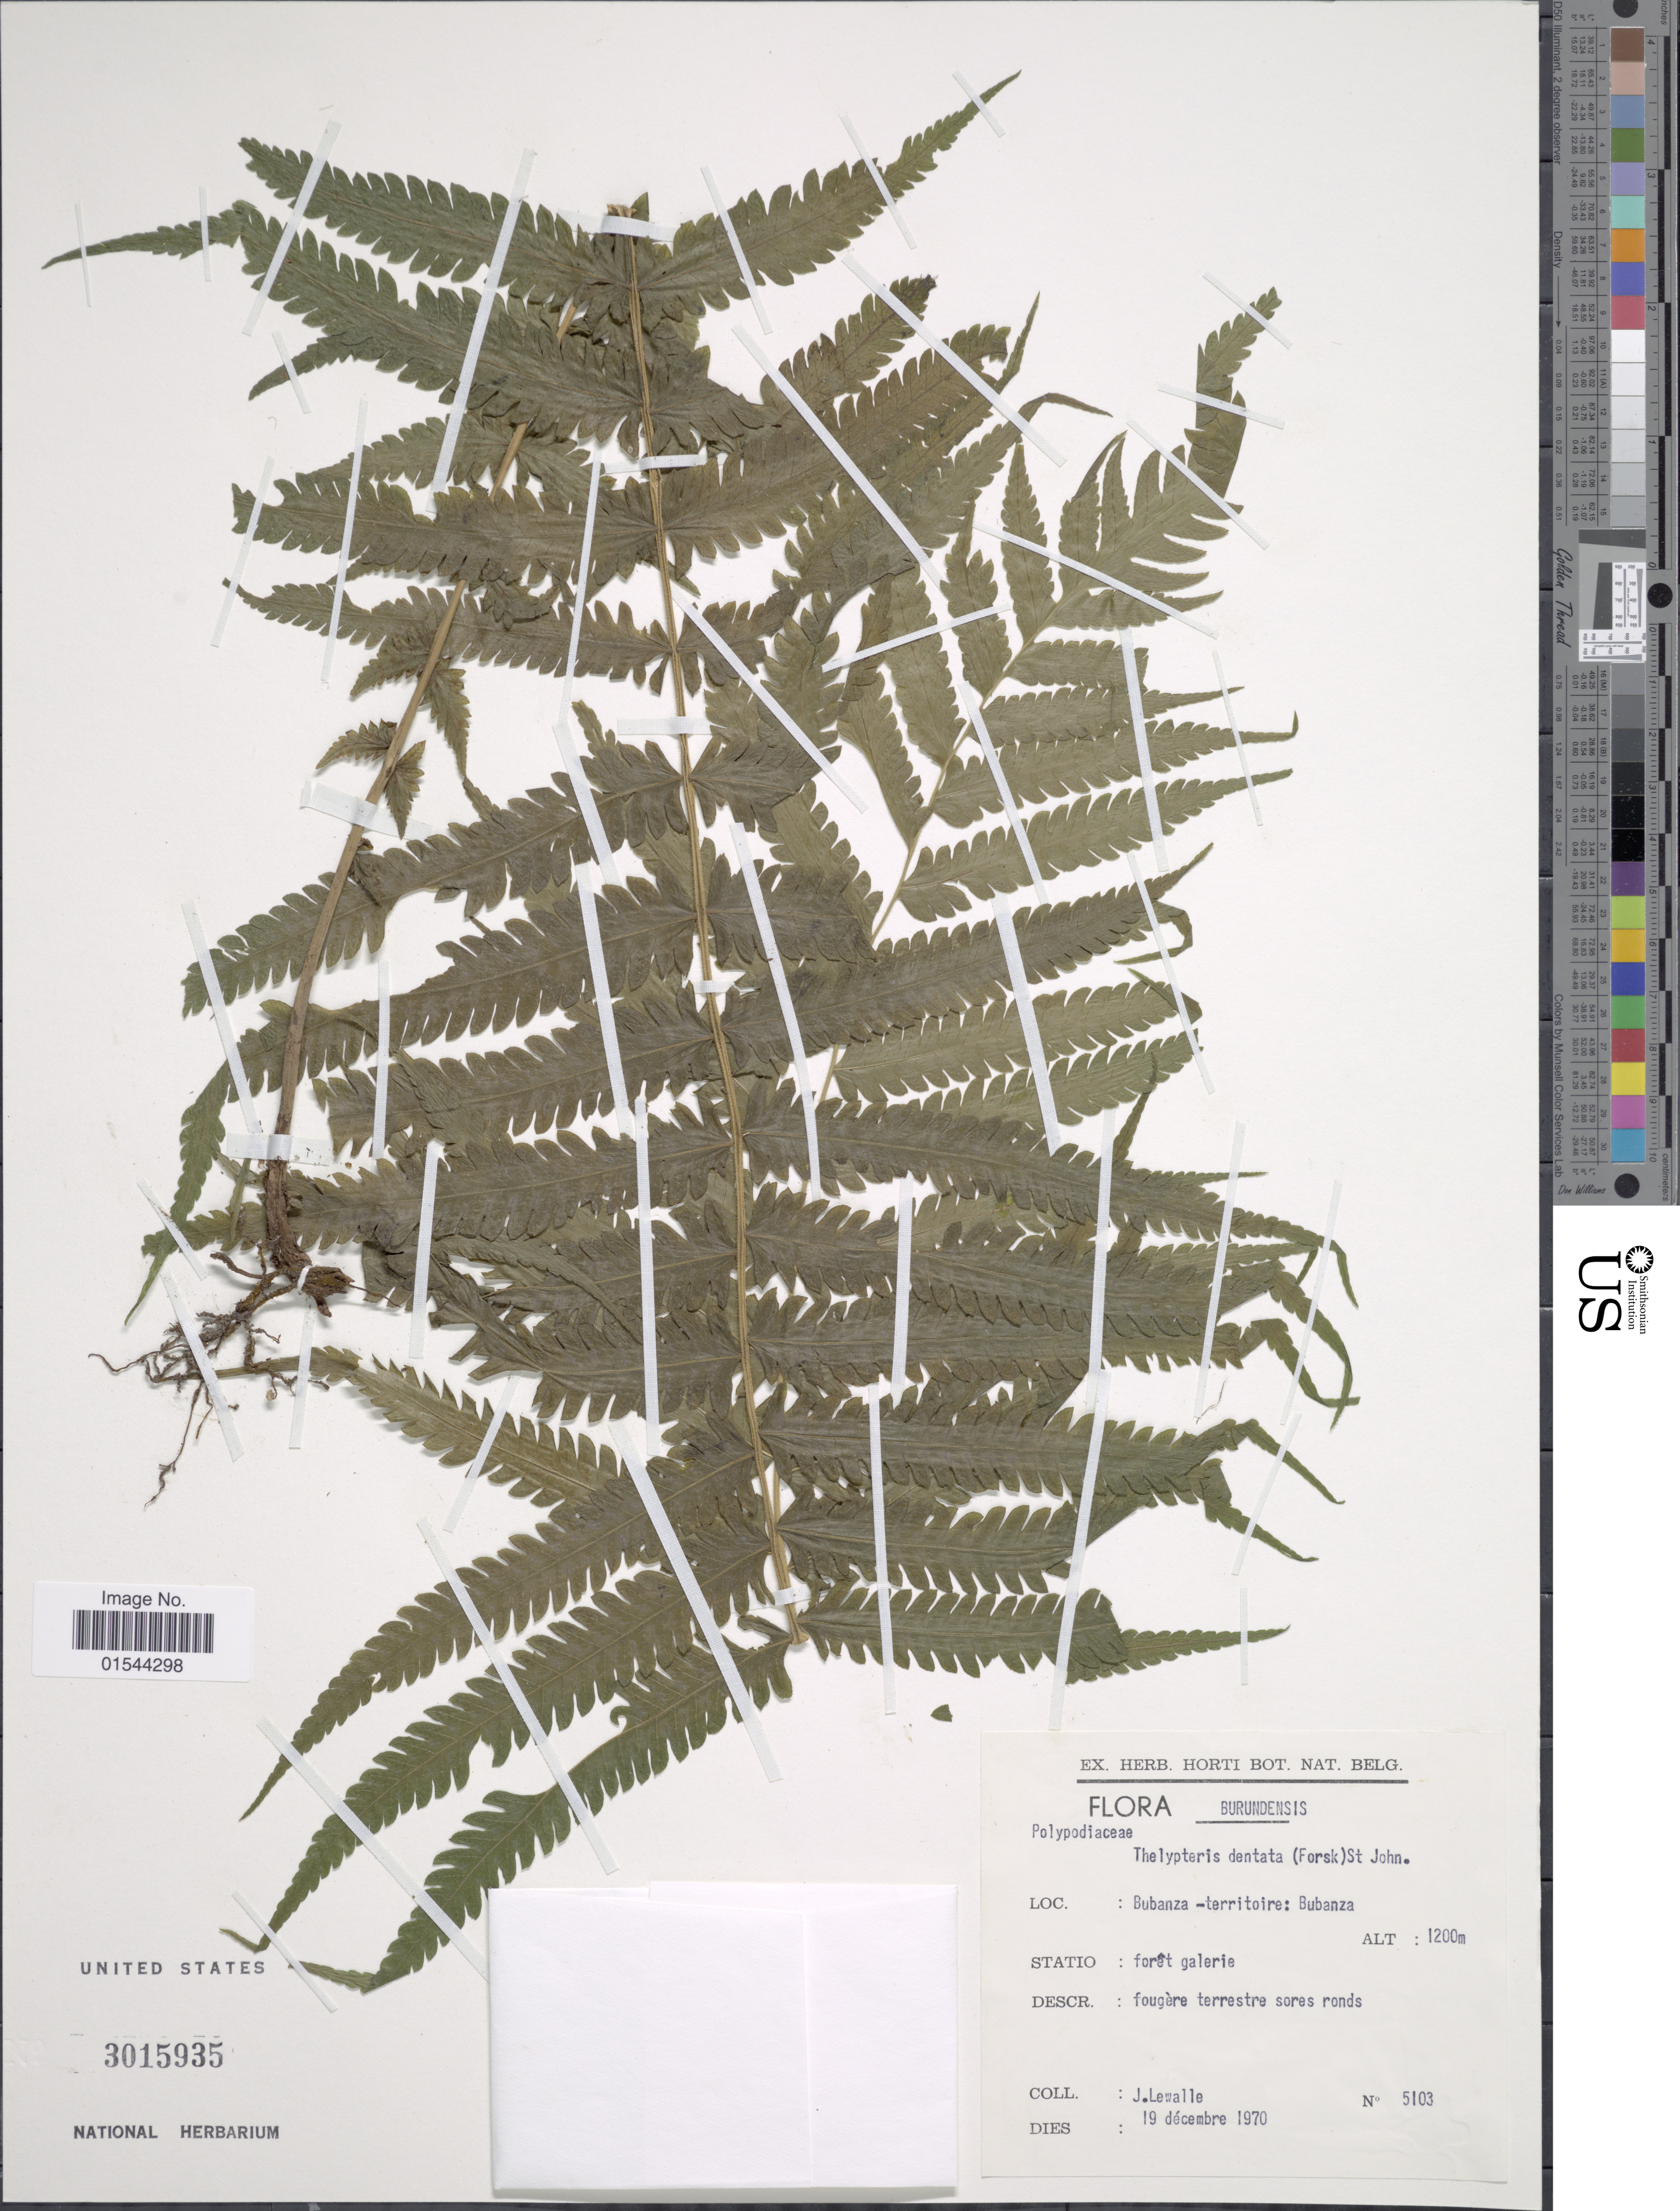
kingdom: Plantae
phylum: Tracheophyta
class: Polypodiopsida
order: Polypodiales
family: Thelypteridaceae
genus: Christella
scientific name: Christella dentata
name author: (Forssk.) Brownsey & Jermy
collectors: J. Lewalle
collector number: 5103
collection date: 1970-12-19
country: Burundi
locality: Burundensis, Bubanza-territoire: Bubanza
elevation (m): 1200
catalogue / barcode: US 3015935